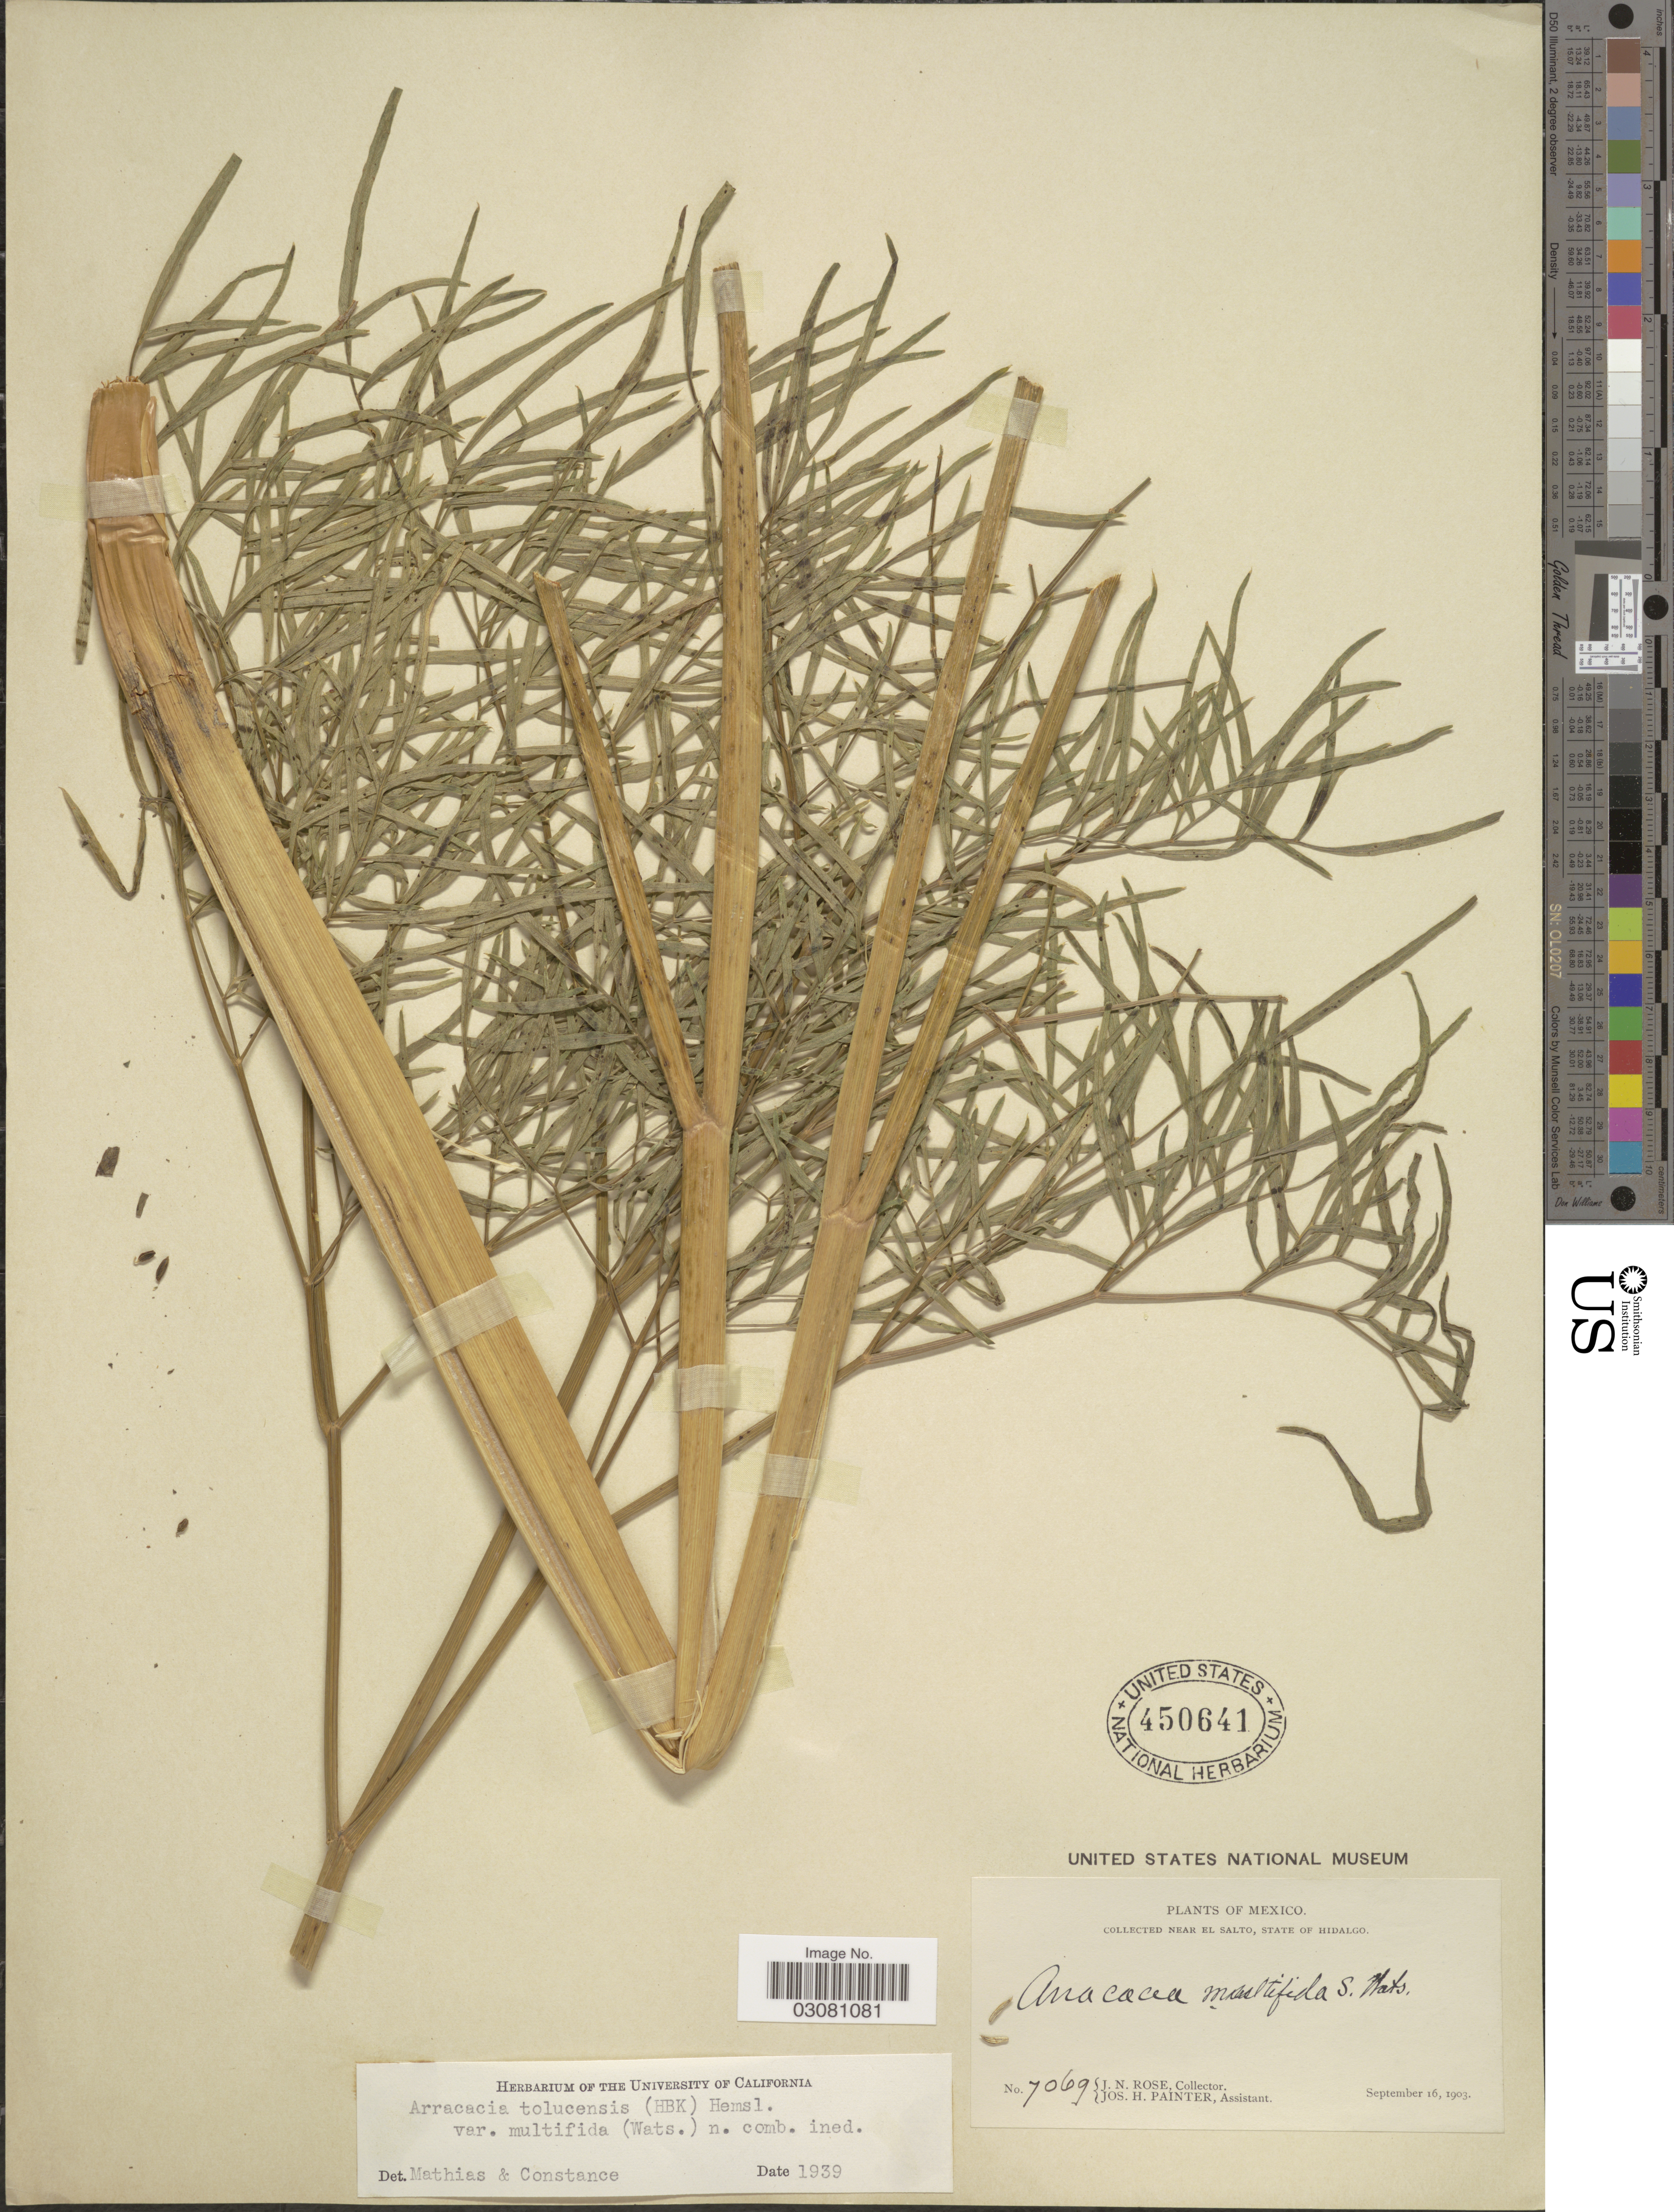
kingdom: Plantae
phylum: Tracheophyta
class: Magnoliopsida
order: Apiales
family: Apiaceae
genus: Arracacia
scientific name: Arracacia tolucensis var. multifida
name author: (S. Watson) Mathias & Constance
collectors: J. N. Rose & J. H. Painter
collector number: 7069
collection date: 1903-09-16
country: Mexico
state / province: Hidalgo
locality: Collected near El Salto.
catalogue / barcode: US 450641